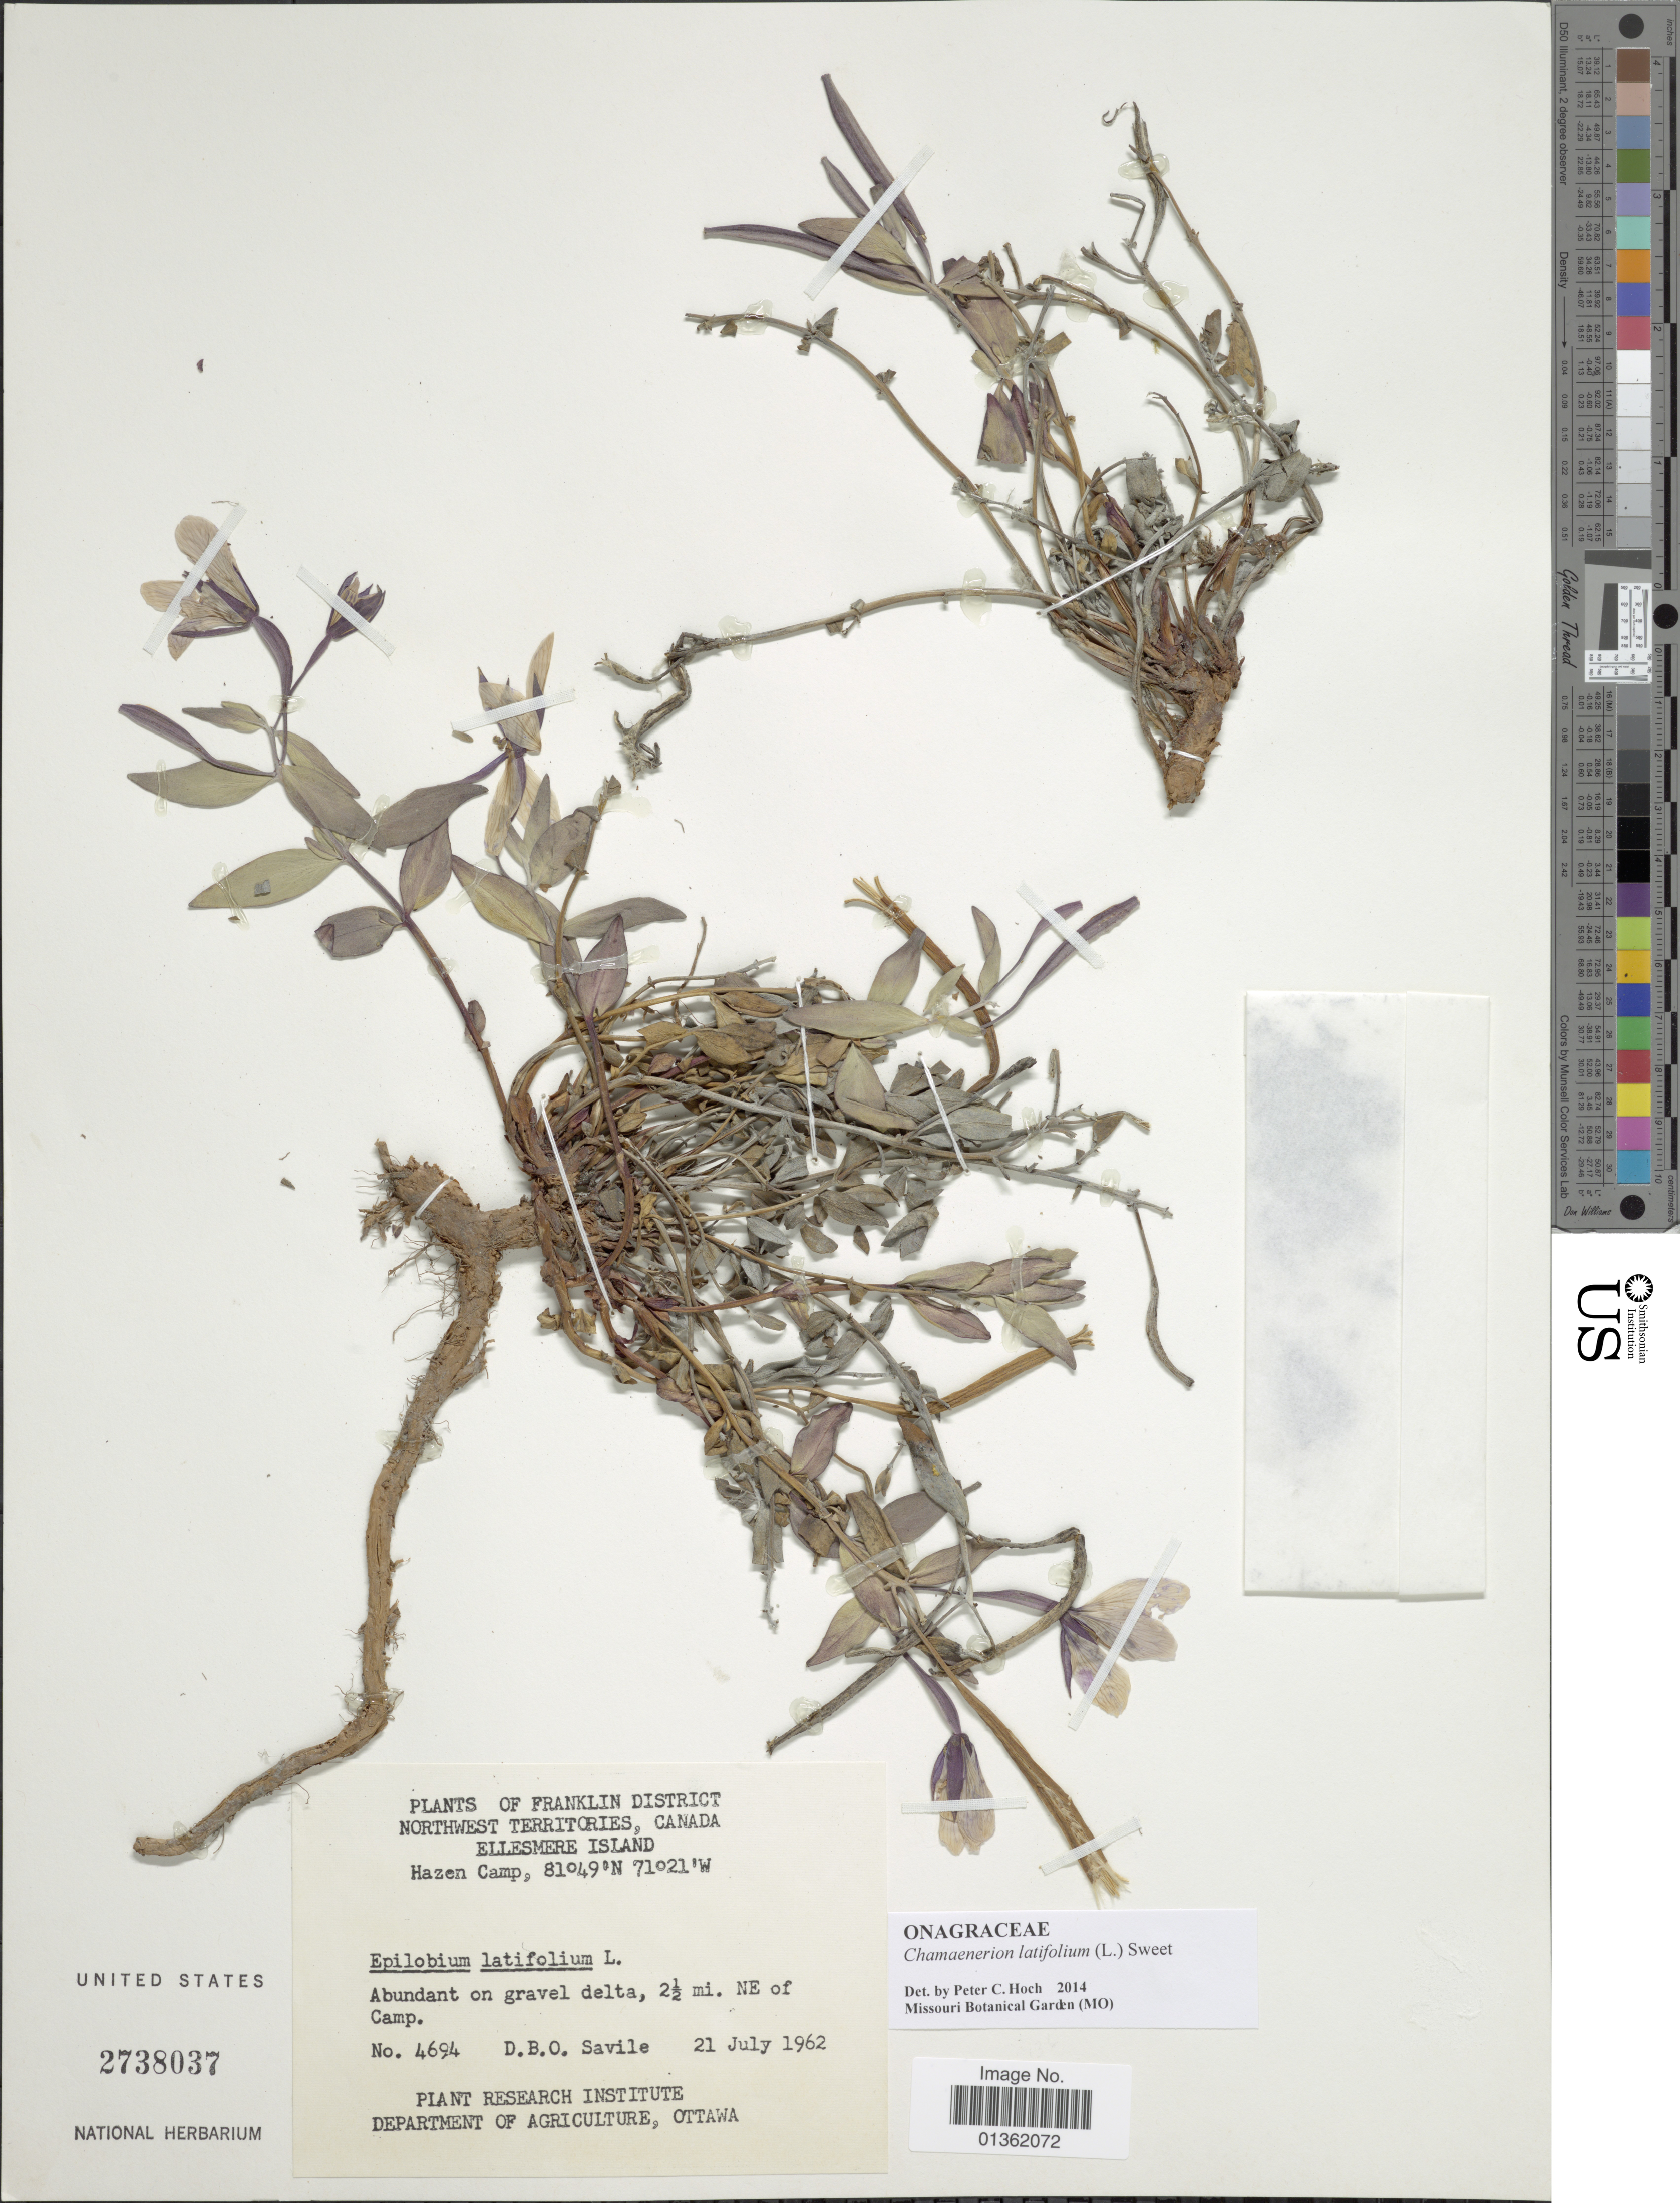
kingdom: Plantae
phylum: Tracheophyta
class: Magnoliopsida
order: Myrtales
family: Onagraceae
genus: Chamaenerion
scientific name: Chamaenerion latifolium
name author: (L.) Th. Fr. & Lange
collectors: D. Savile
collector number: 4694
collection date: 1962-07-21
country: Canada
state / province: Northwest Territories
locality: Franklin District. Ellesmere Island. Abundant on gravel delta, 2½ mi. NE of Camp. Hazen Camp.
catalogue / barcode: US 2738037